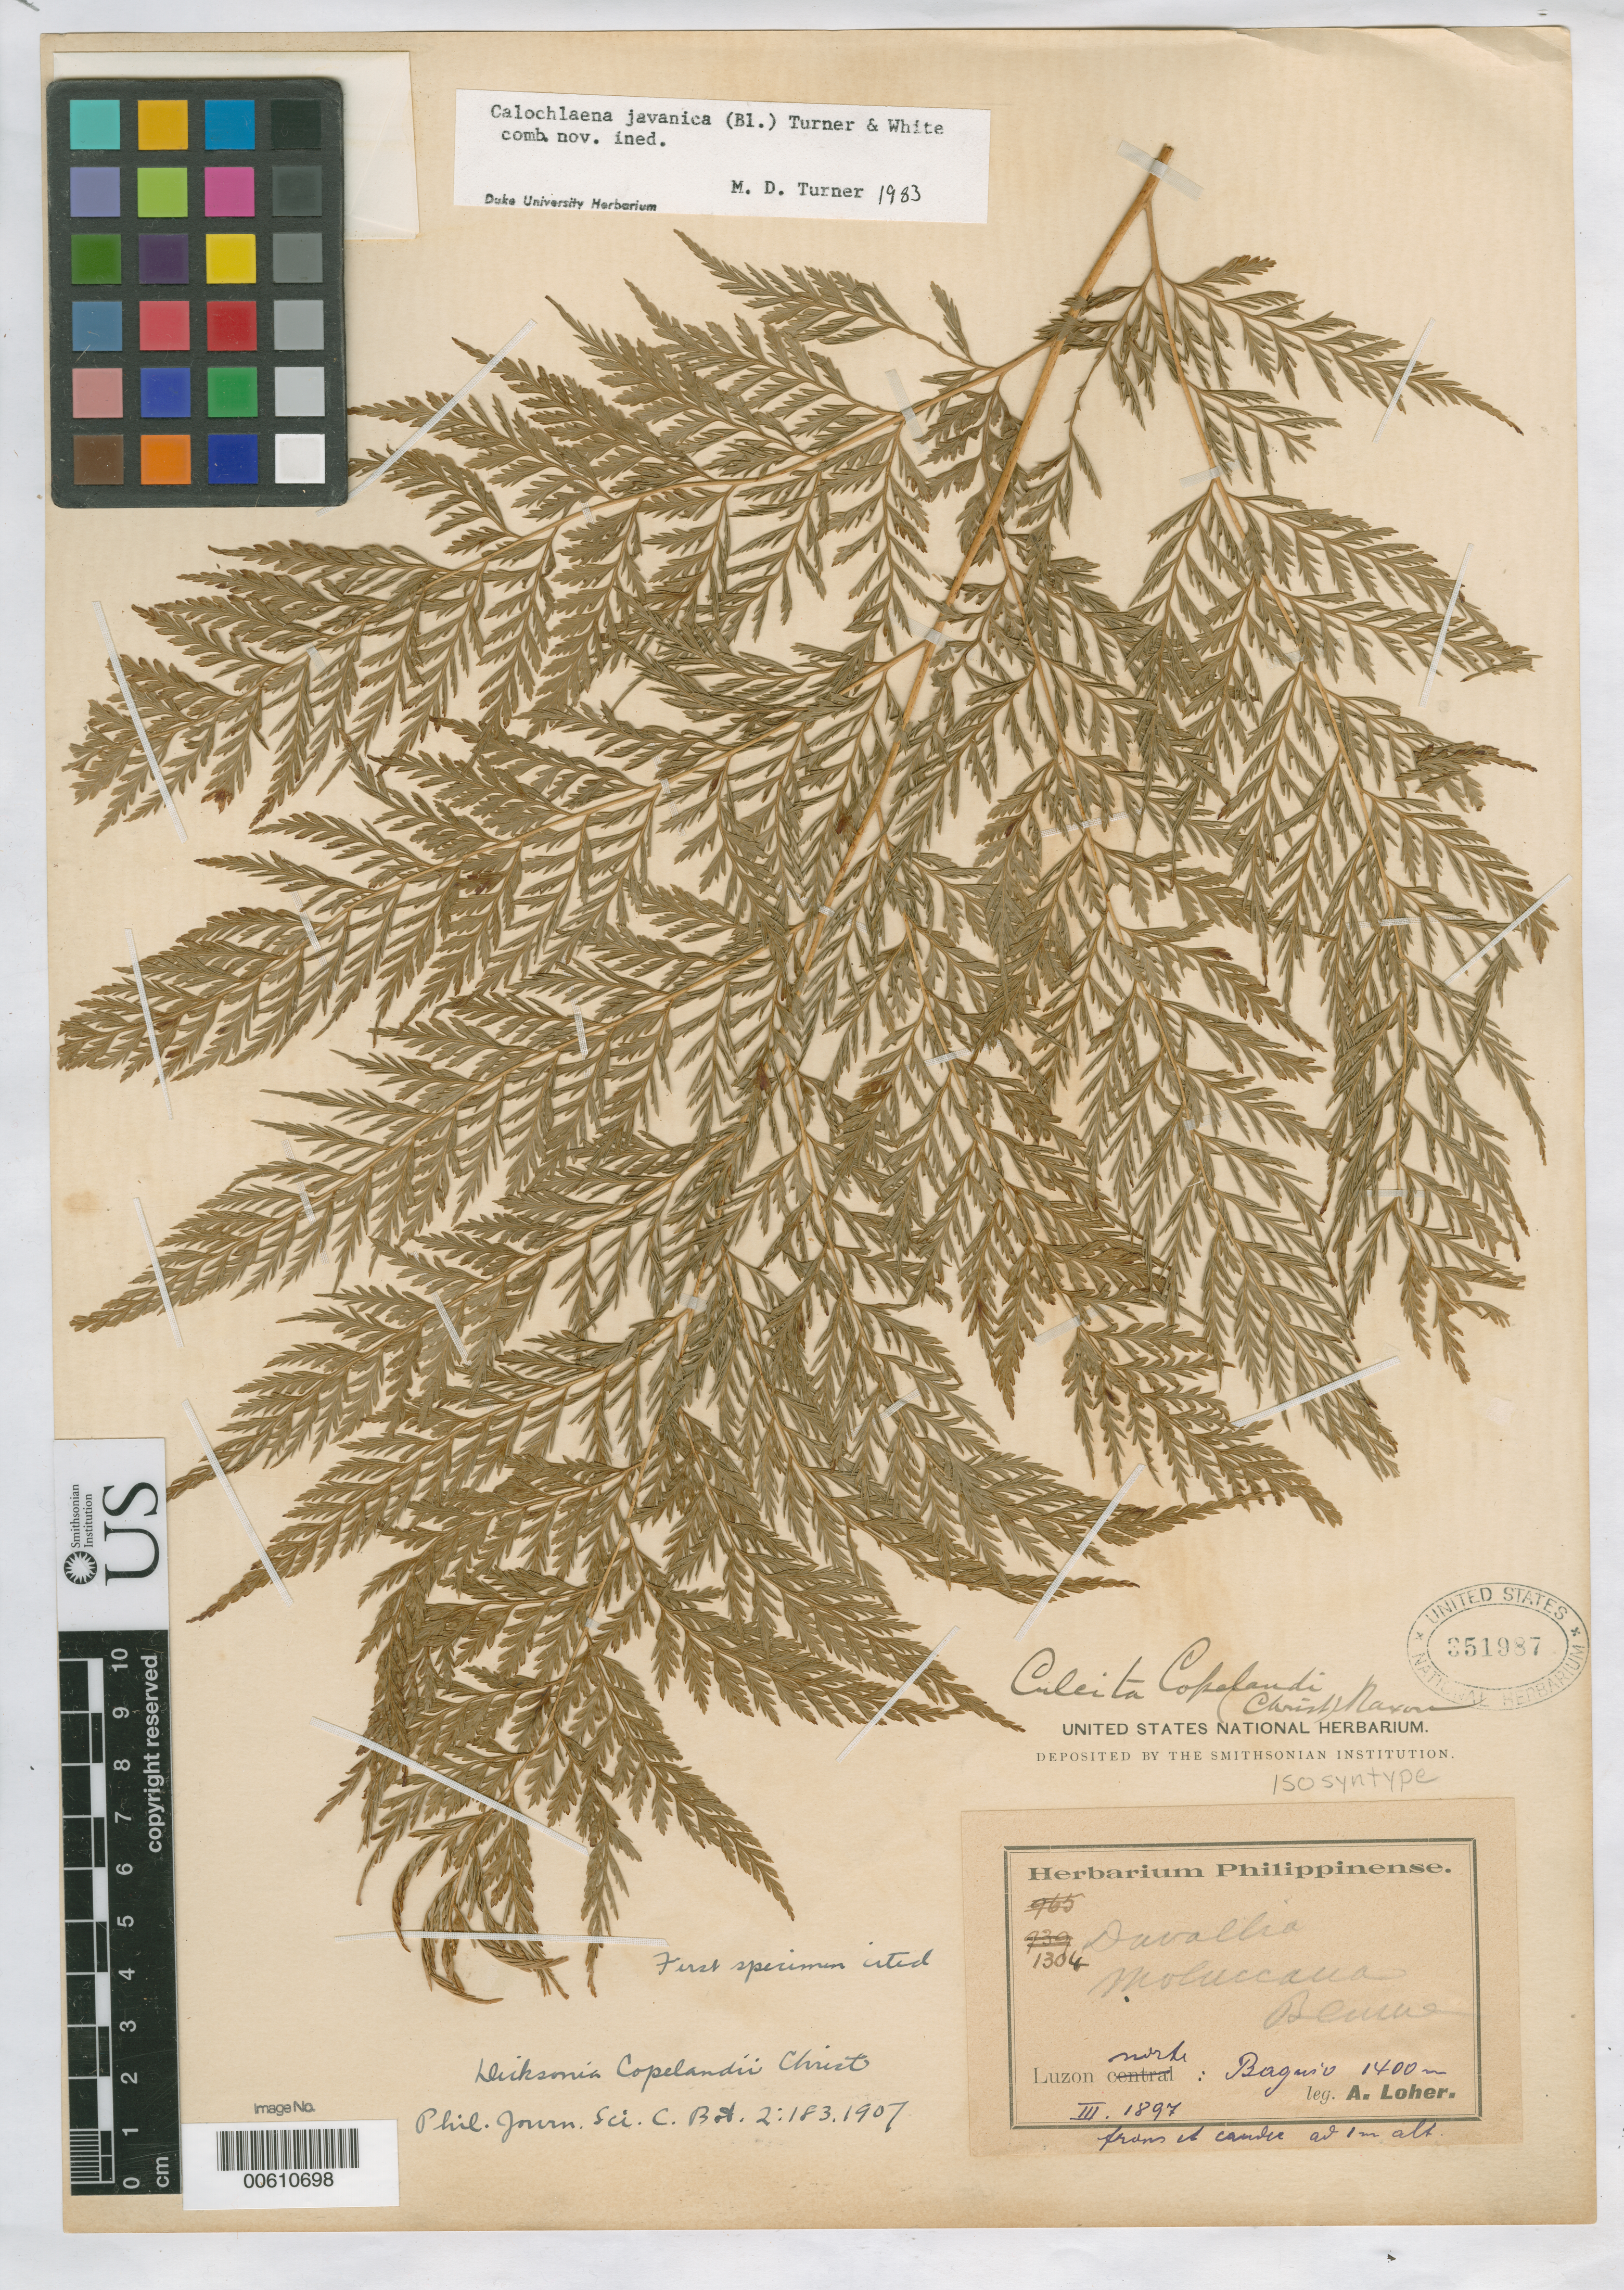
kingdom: Plantae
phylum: Tracheophyta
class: Polypodiopsida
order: Cyatheales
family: Dicksoniaceae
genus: Dicksonia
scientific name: Dicksonia copelandii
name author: Christ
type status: Isosyntype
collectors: A. Loher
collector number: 1304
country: Philippines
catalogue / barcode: US 351987